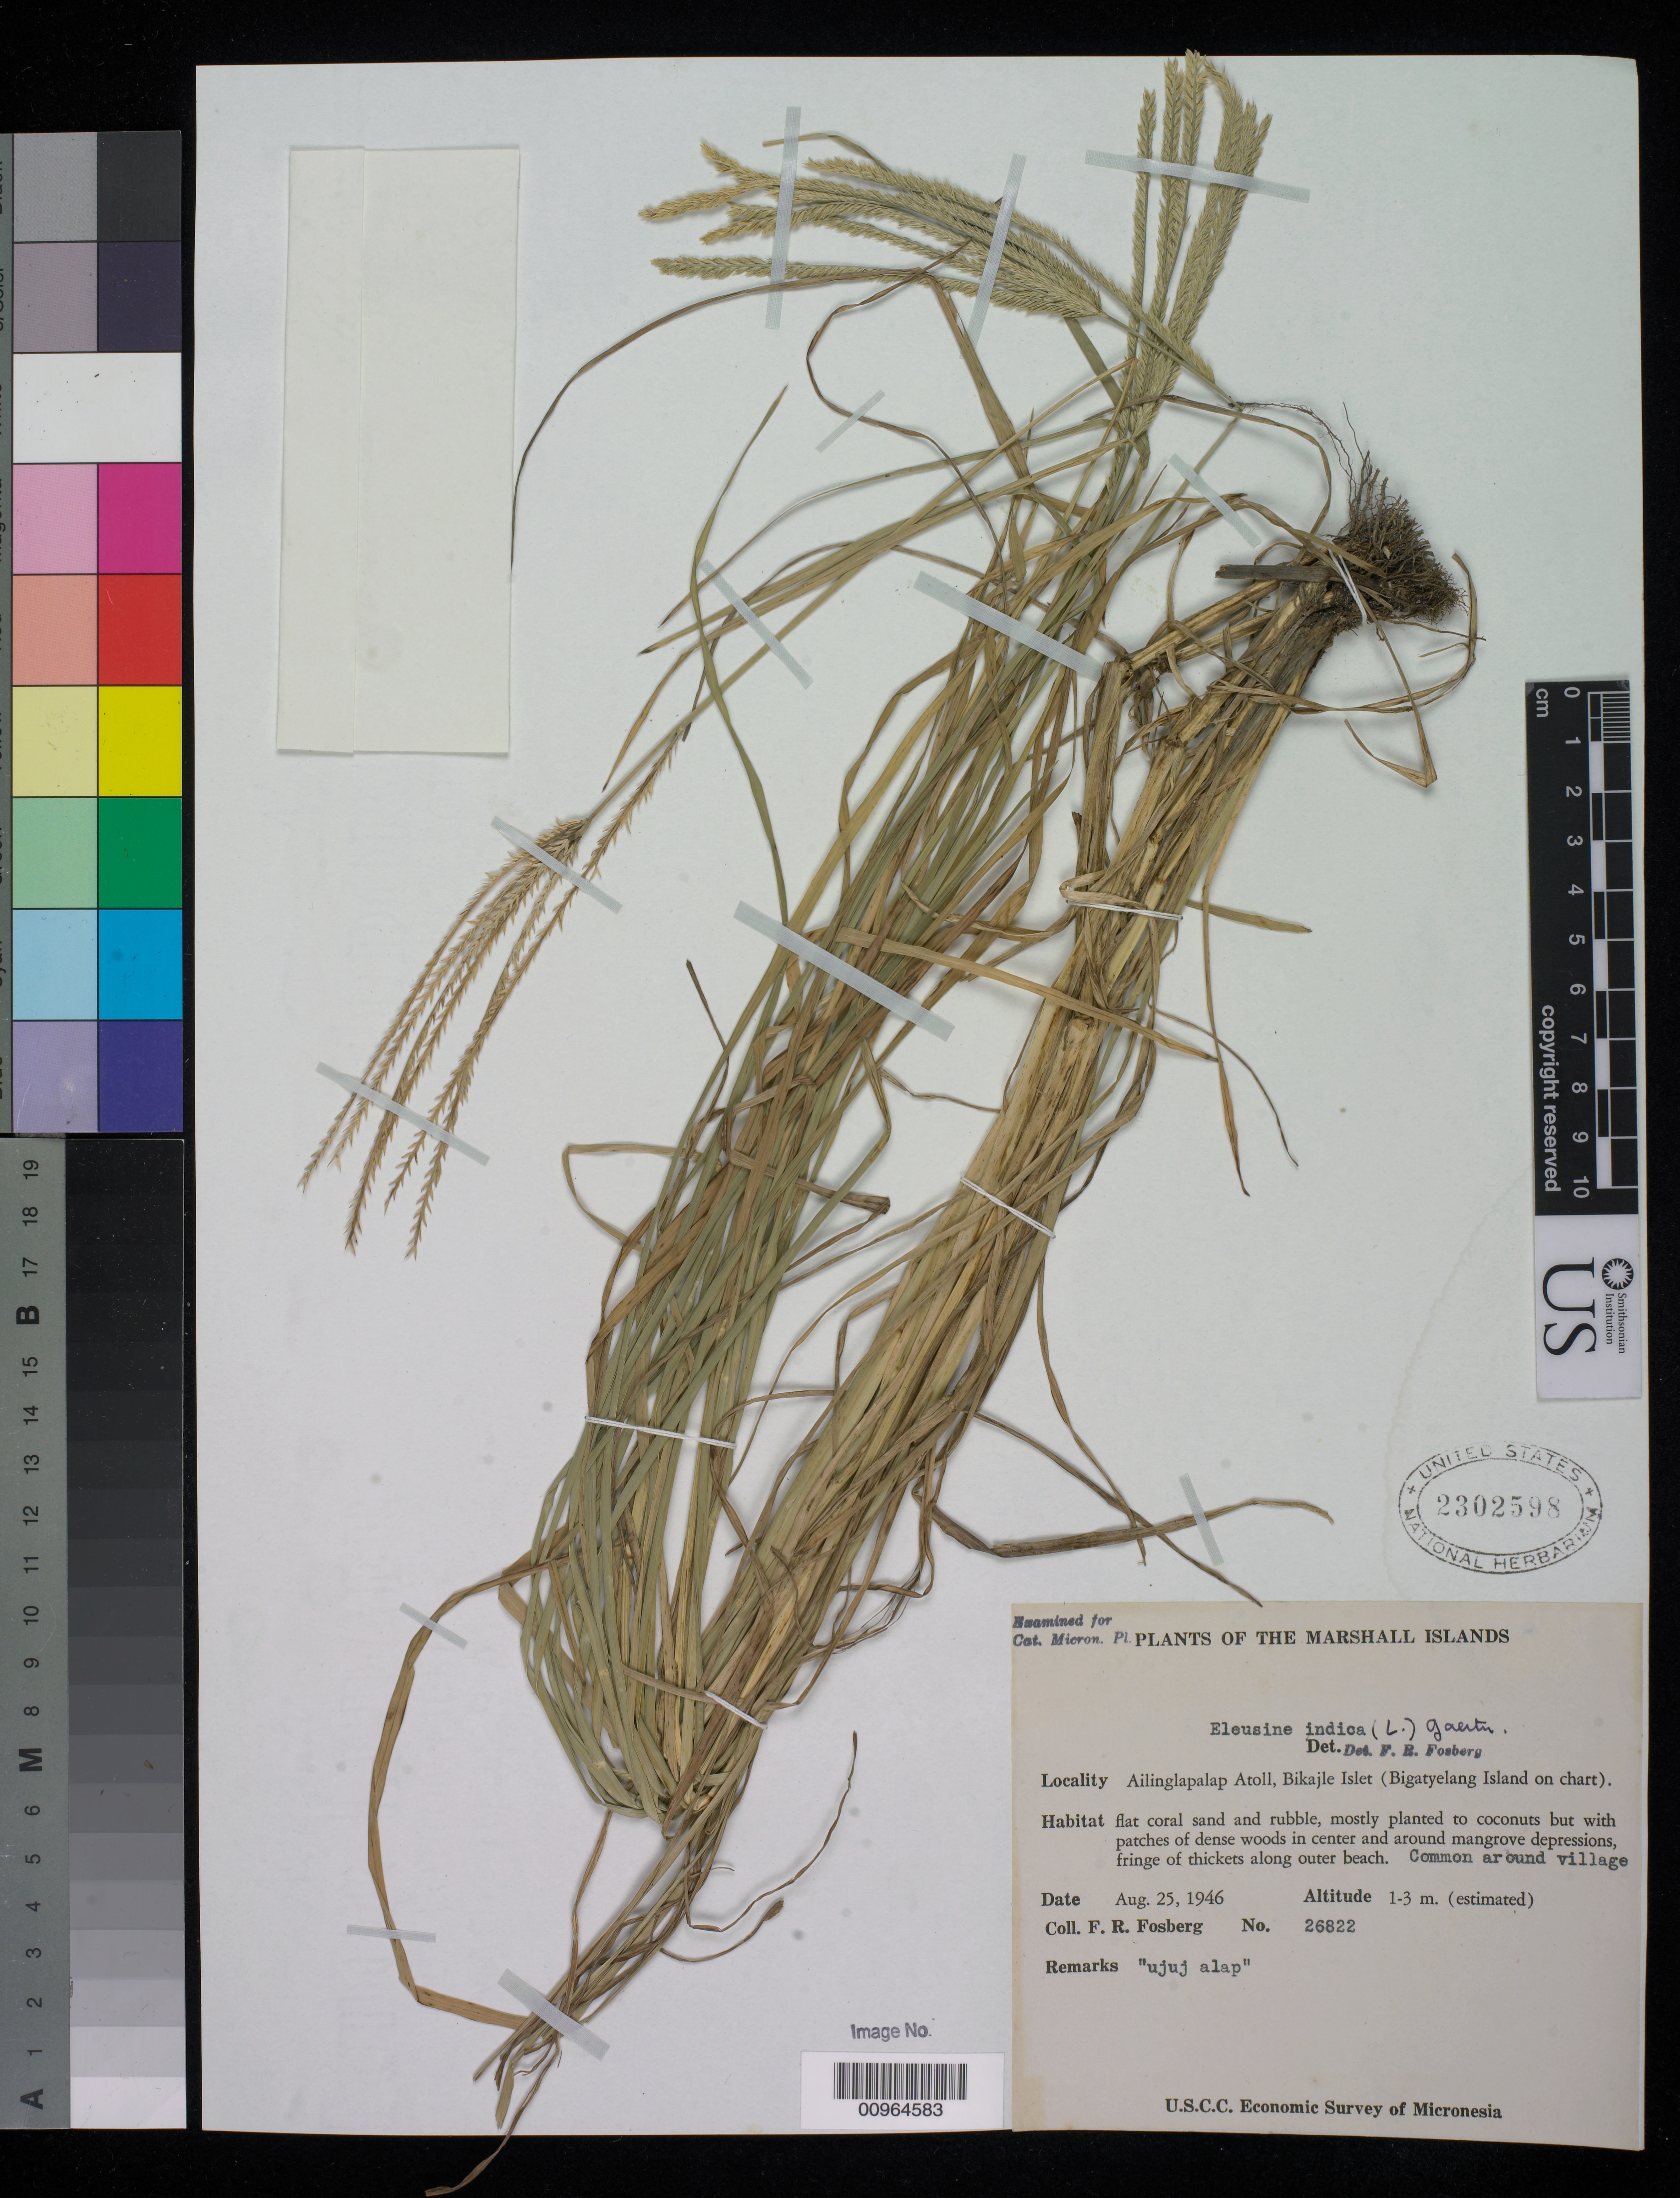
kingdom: Plantae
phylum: Tracheophyta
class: Liliopsida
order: Poales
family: Poaceae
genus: Eleusine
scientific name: Eleusine indica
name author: (L.) Gaertn.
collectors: F. R. Fosberg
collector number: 26822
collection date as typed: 25 Aug 1946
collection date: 1946-08-25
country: Marshall Islands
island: Ailinglaplap [Ailinglapalap] Atoll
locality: Bikajle Islet (Bigatyelang Island on chart)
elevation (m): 1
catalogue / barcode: US 2302598